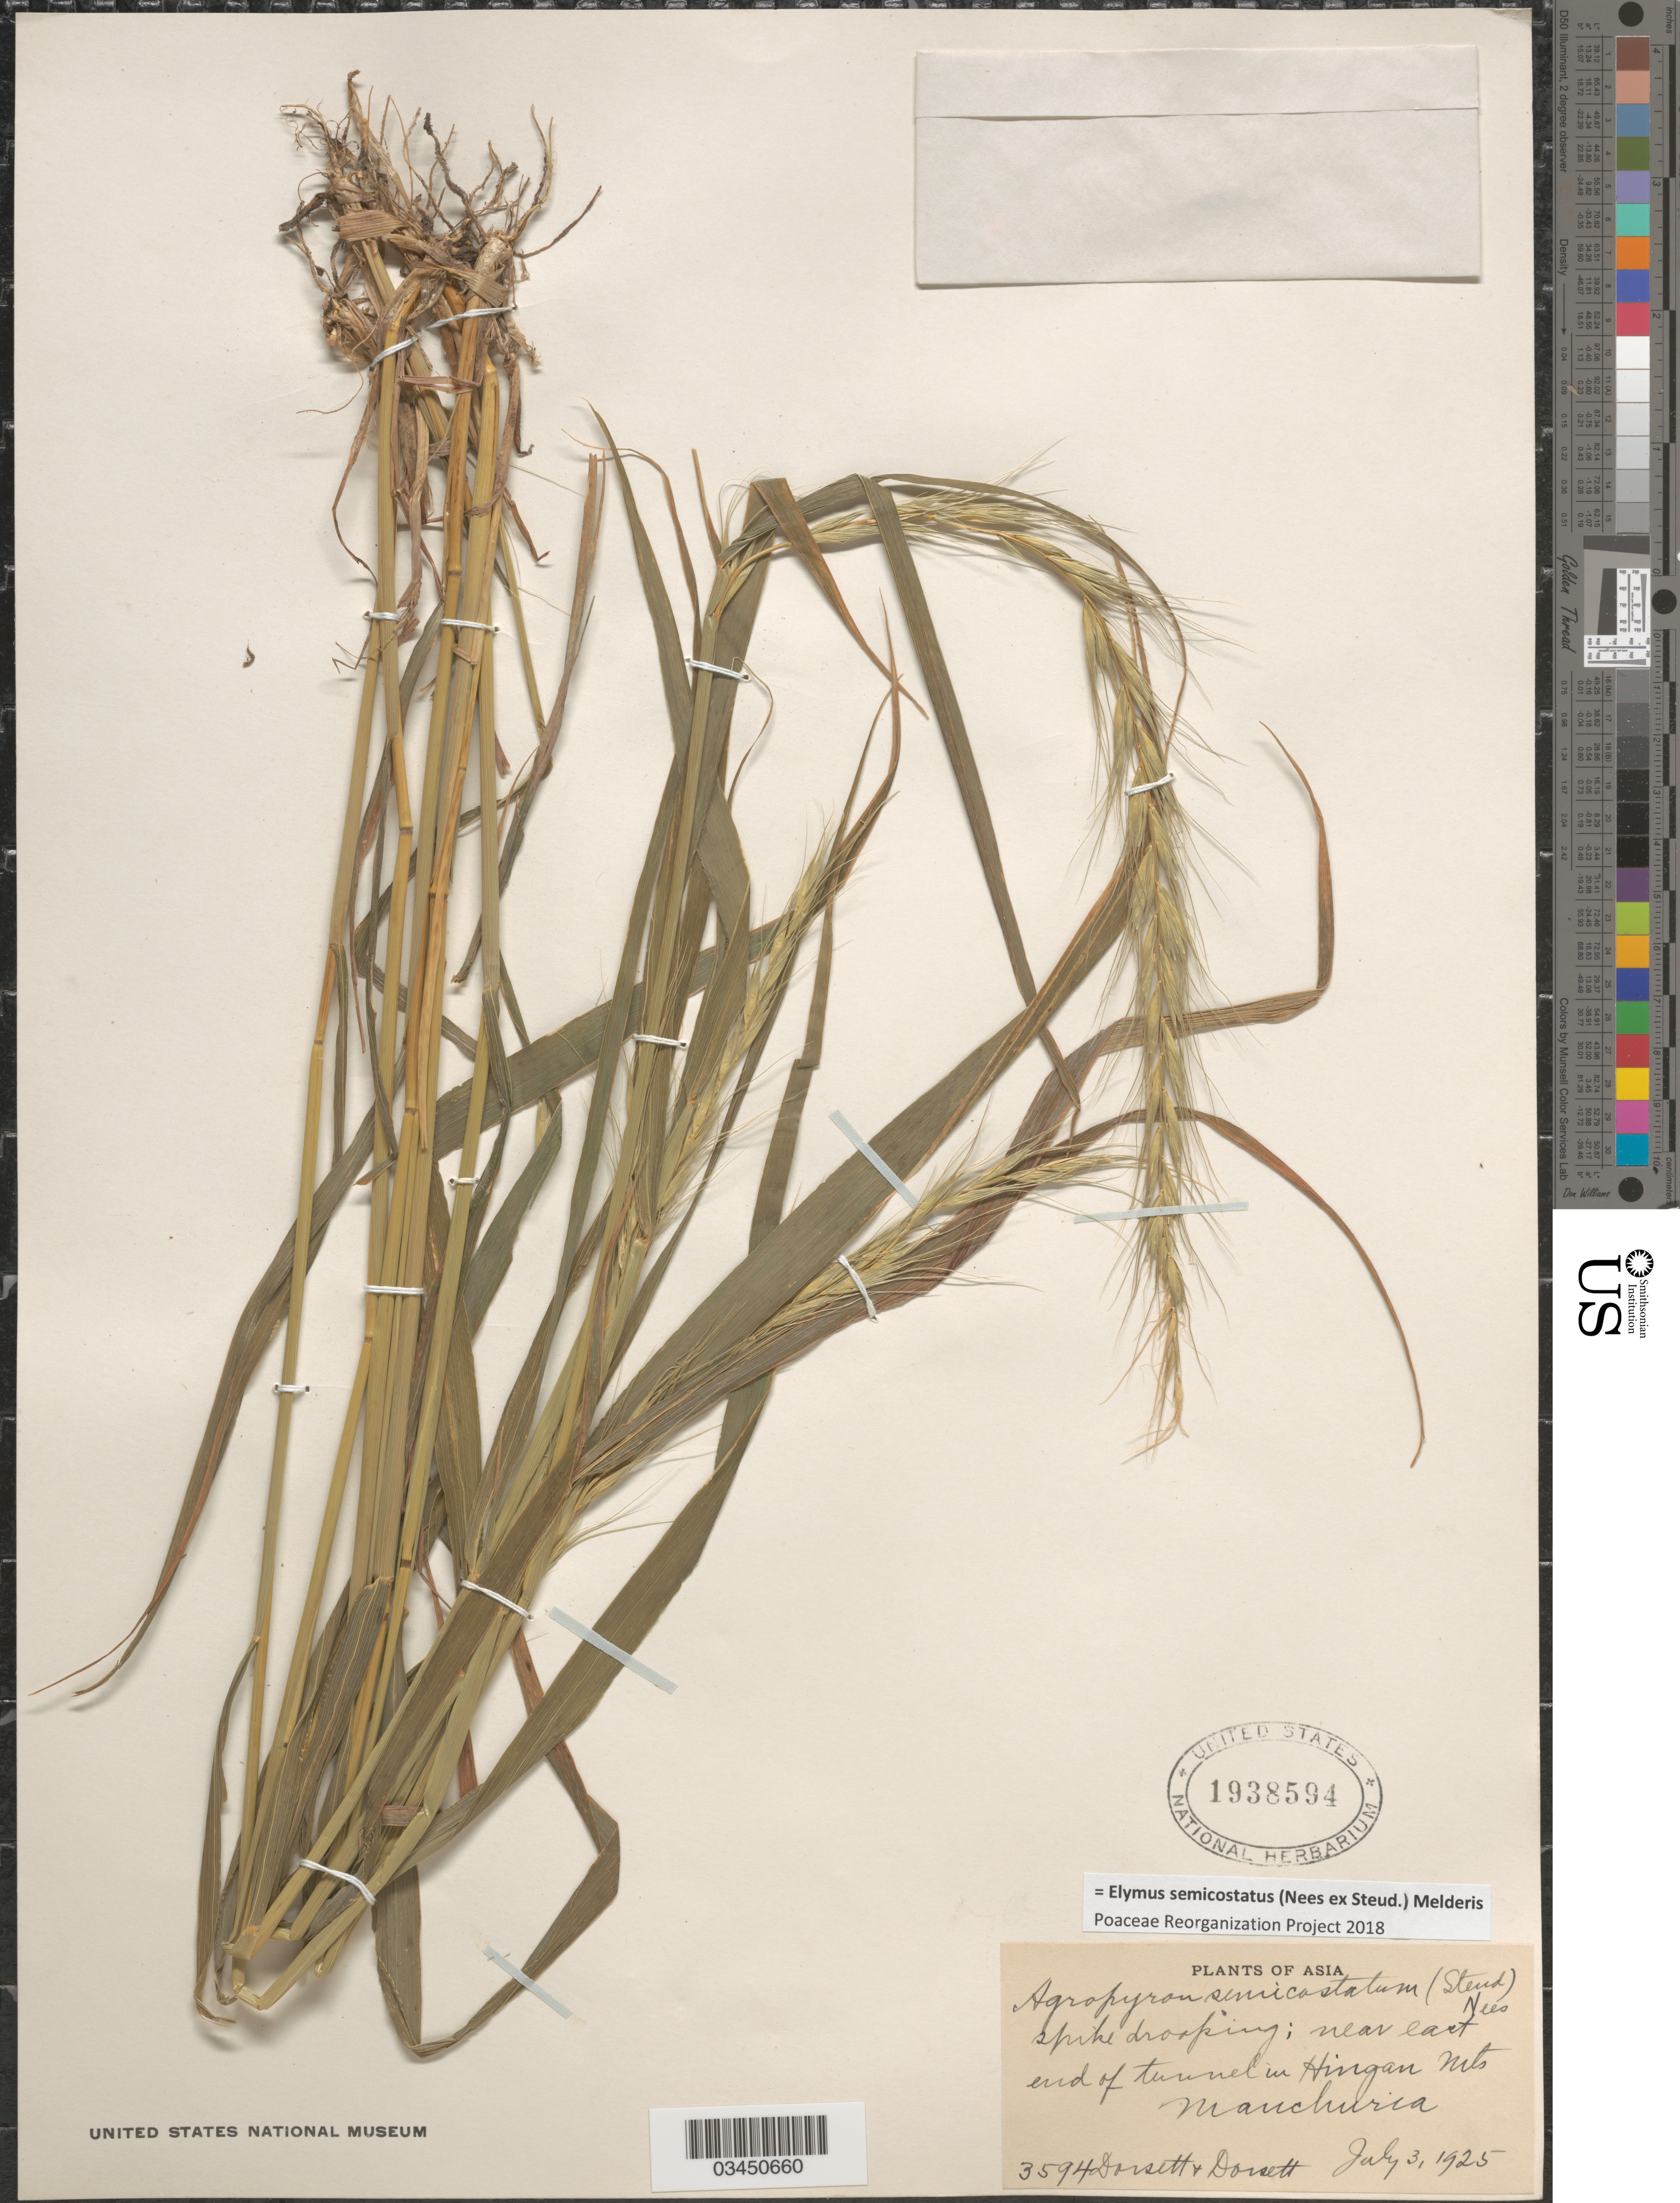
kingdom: Plantae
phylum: Tracheophyta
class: Liliopsida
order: Poales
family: Poaceae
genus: Elymus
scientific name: Elymus semicostatus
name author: (Nees ex Steud.) Melderis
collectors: -- Dorsett & Dorsett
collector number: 3594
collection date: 1925-07-03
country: China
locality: Asia. Near east end of tunnel in Hingan Mts. Manchuria.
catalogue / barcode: US 1938594